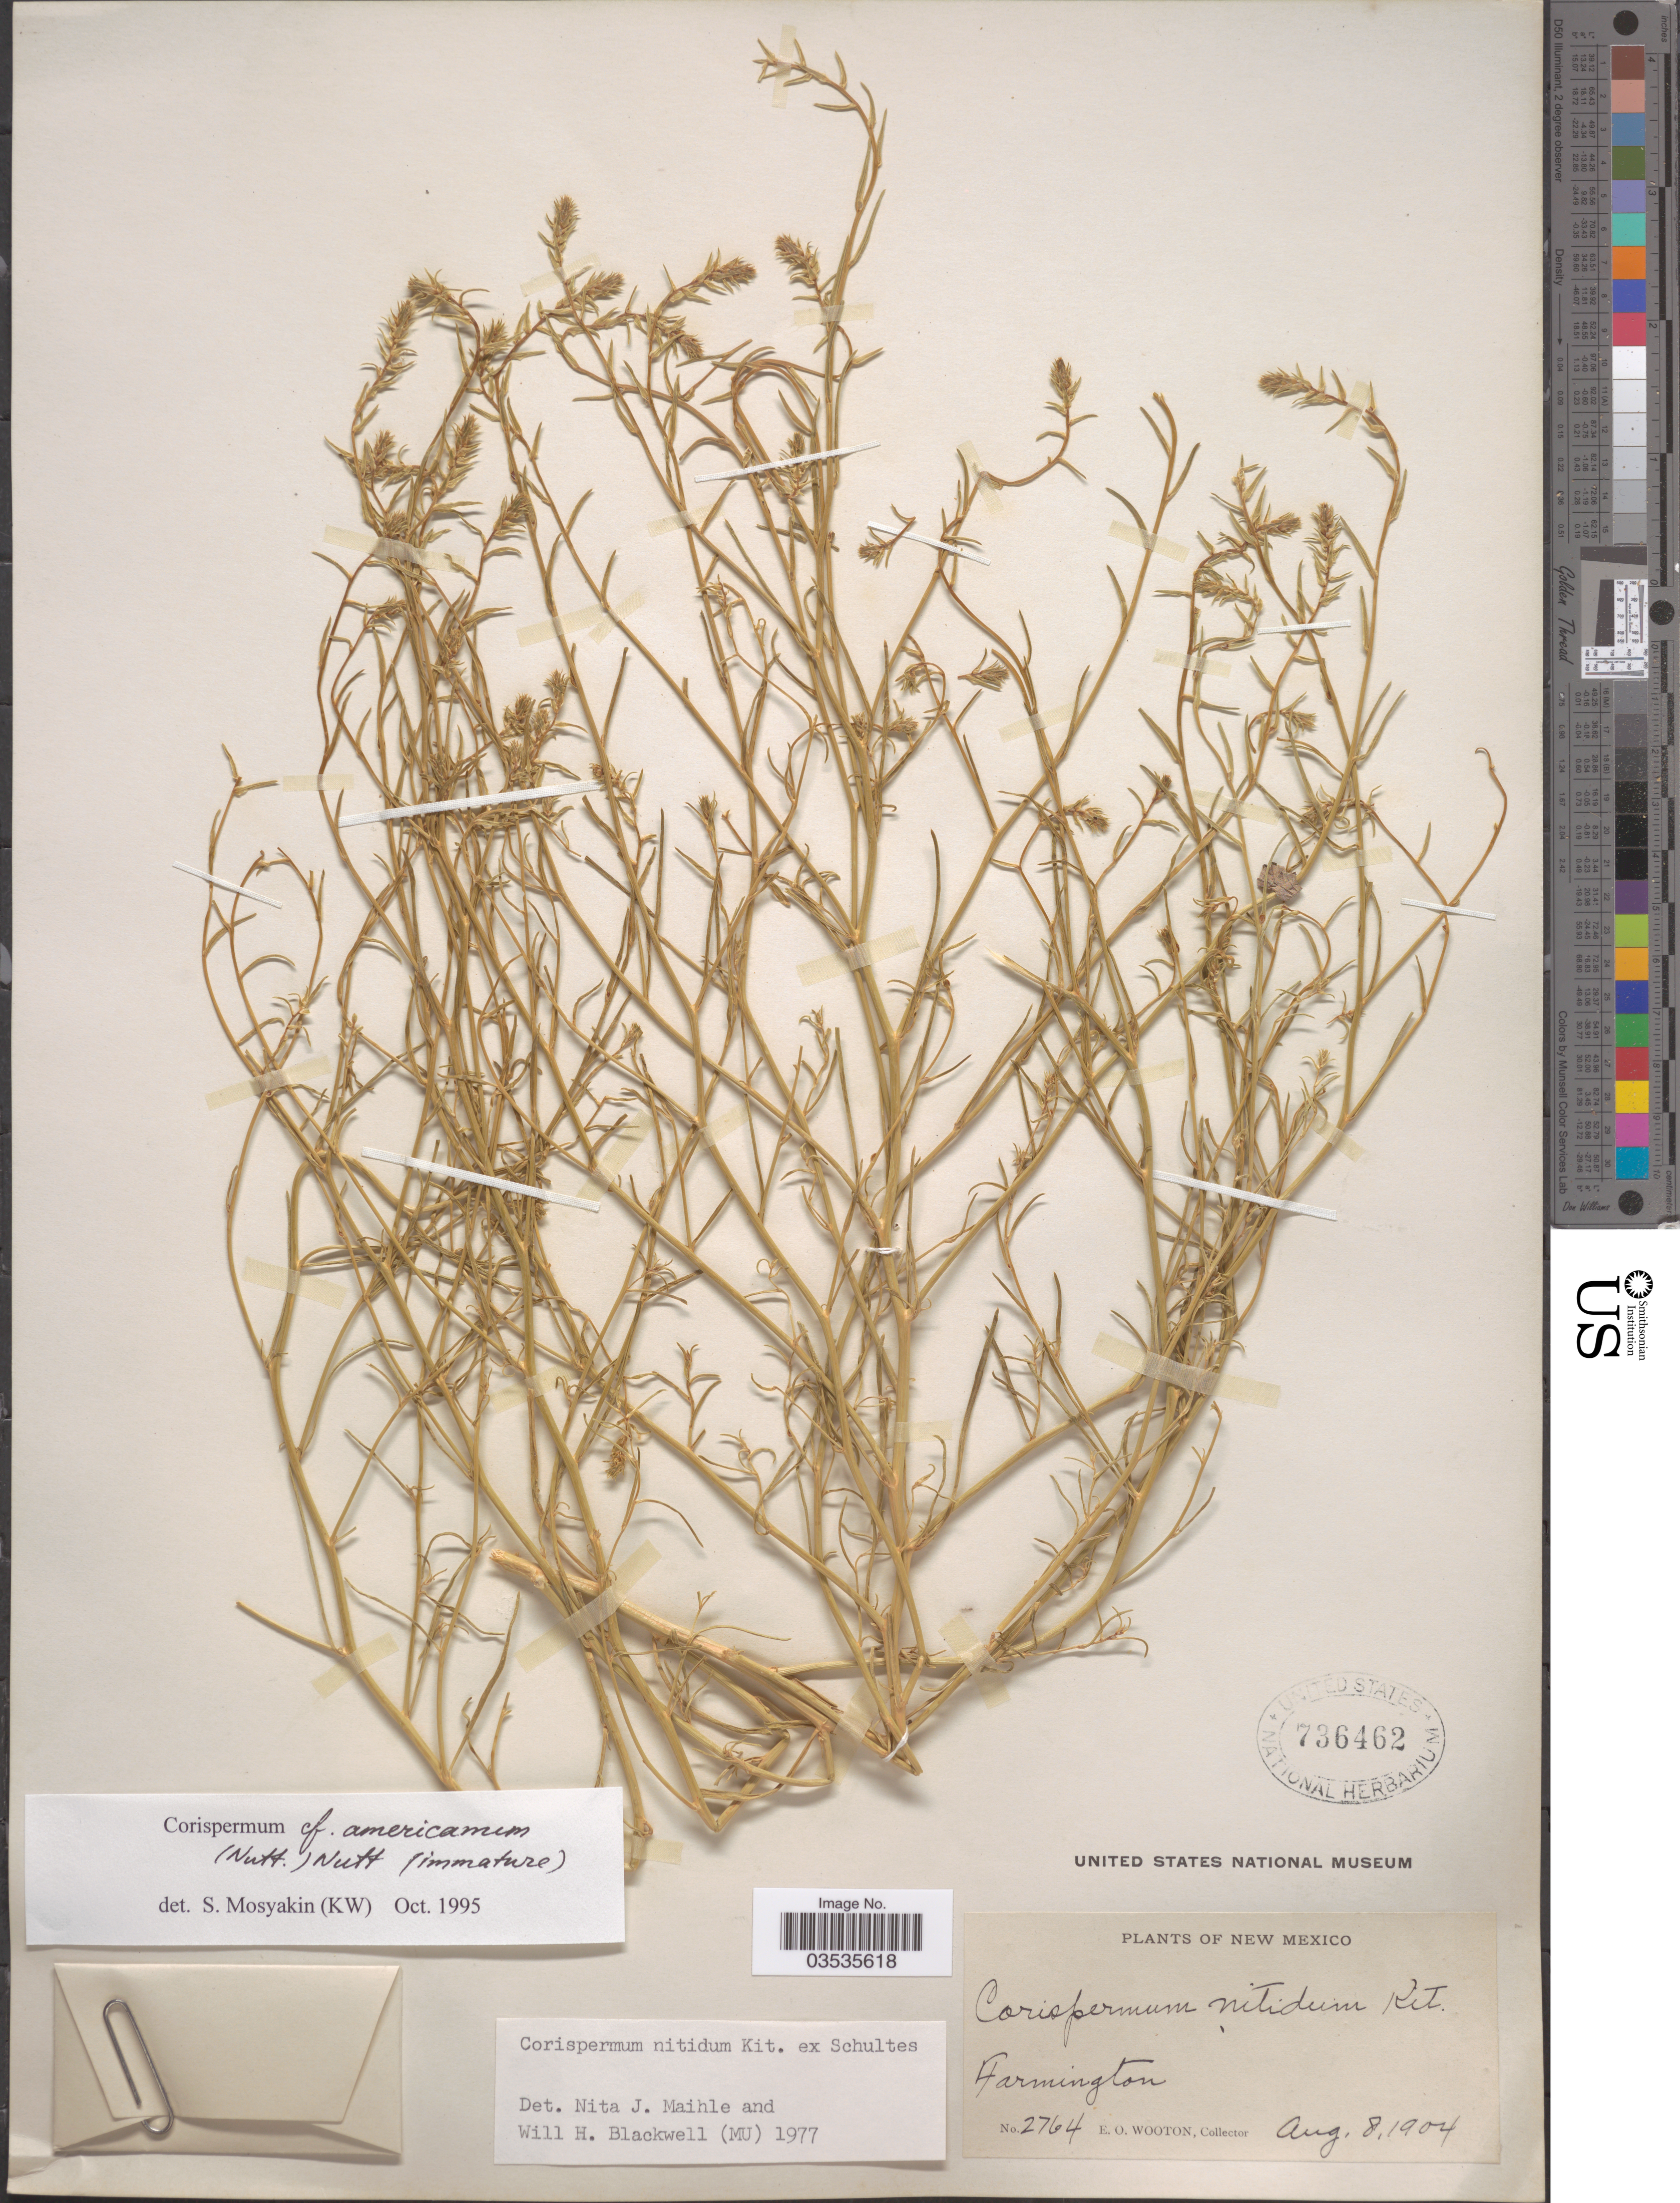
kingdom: Plantae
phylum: Tracheophyta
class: Magnoliopsida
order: Caryophyllales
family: Amaranthaceae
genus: Corispermum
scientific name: Corispermum americanum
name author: (Nutt.) Nutt.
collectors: E. O. Wooton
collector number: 2764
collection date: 1904-08-08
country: United States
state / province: New Mexico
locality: Farmington.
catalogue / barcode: US 736462